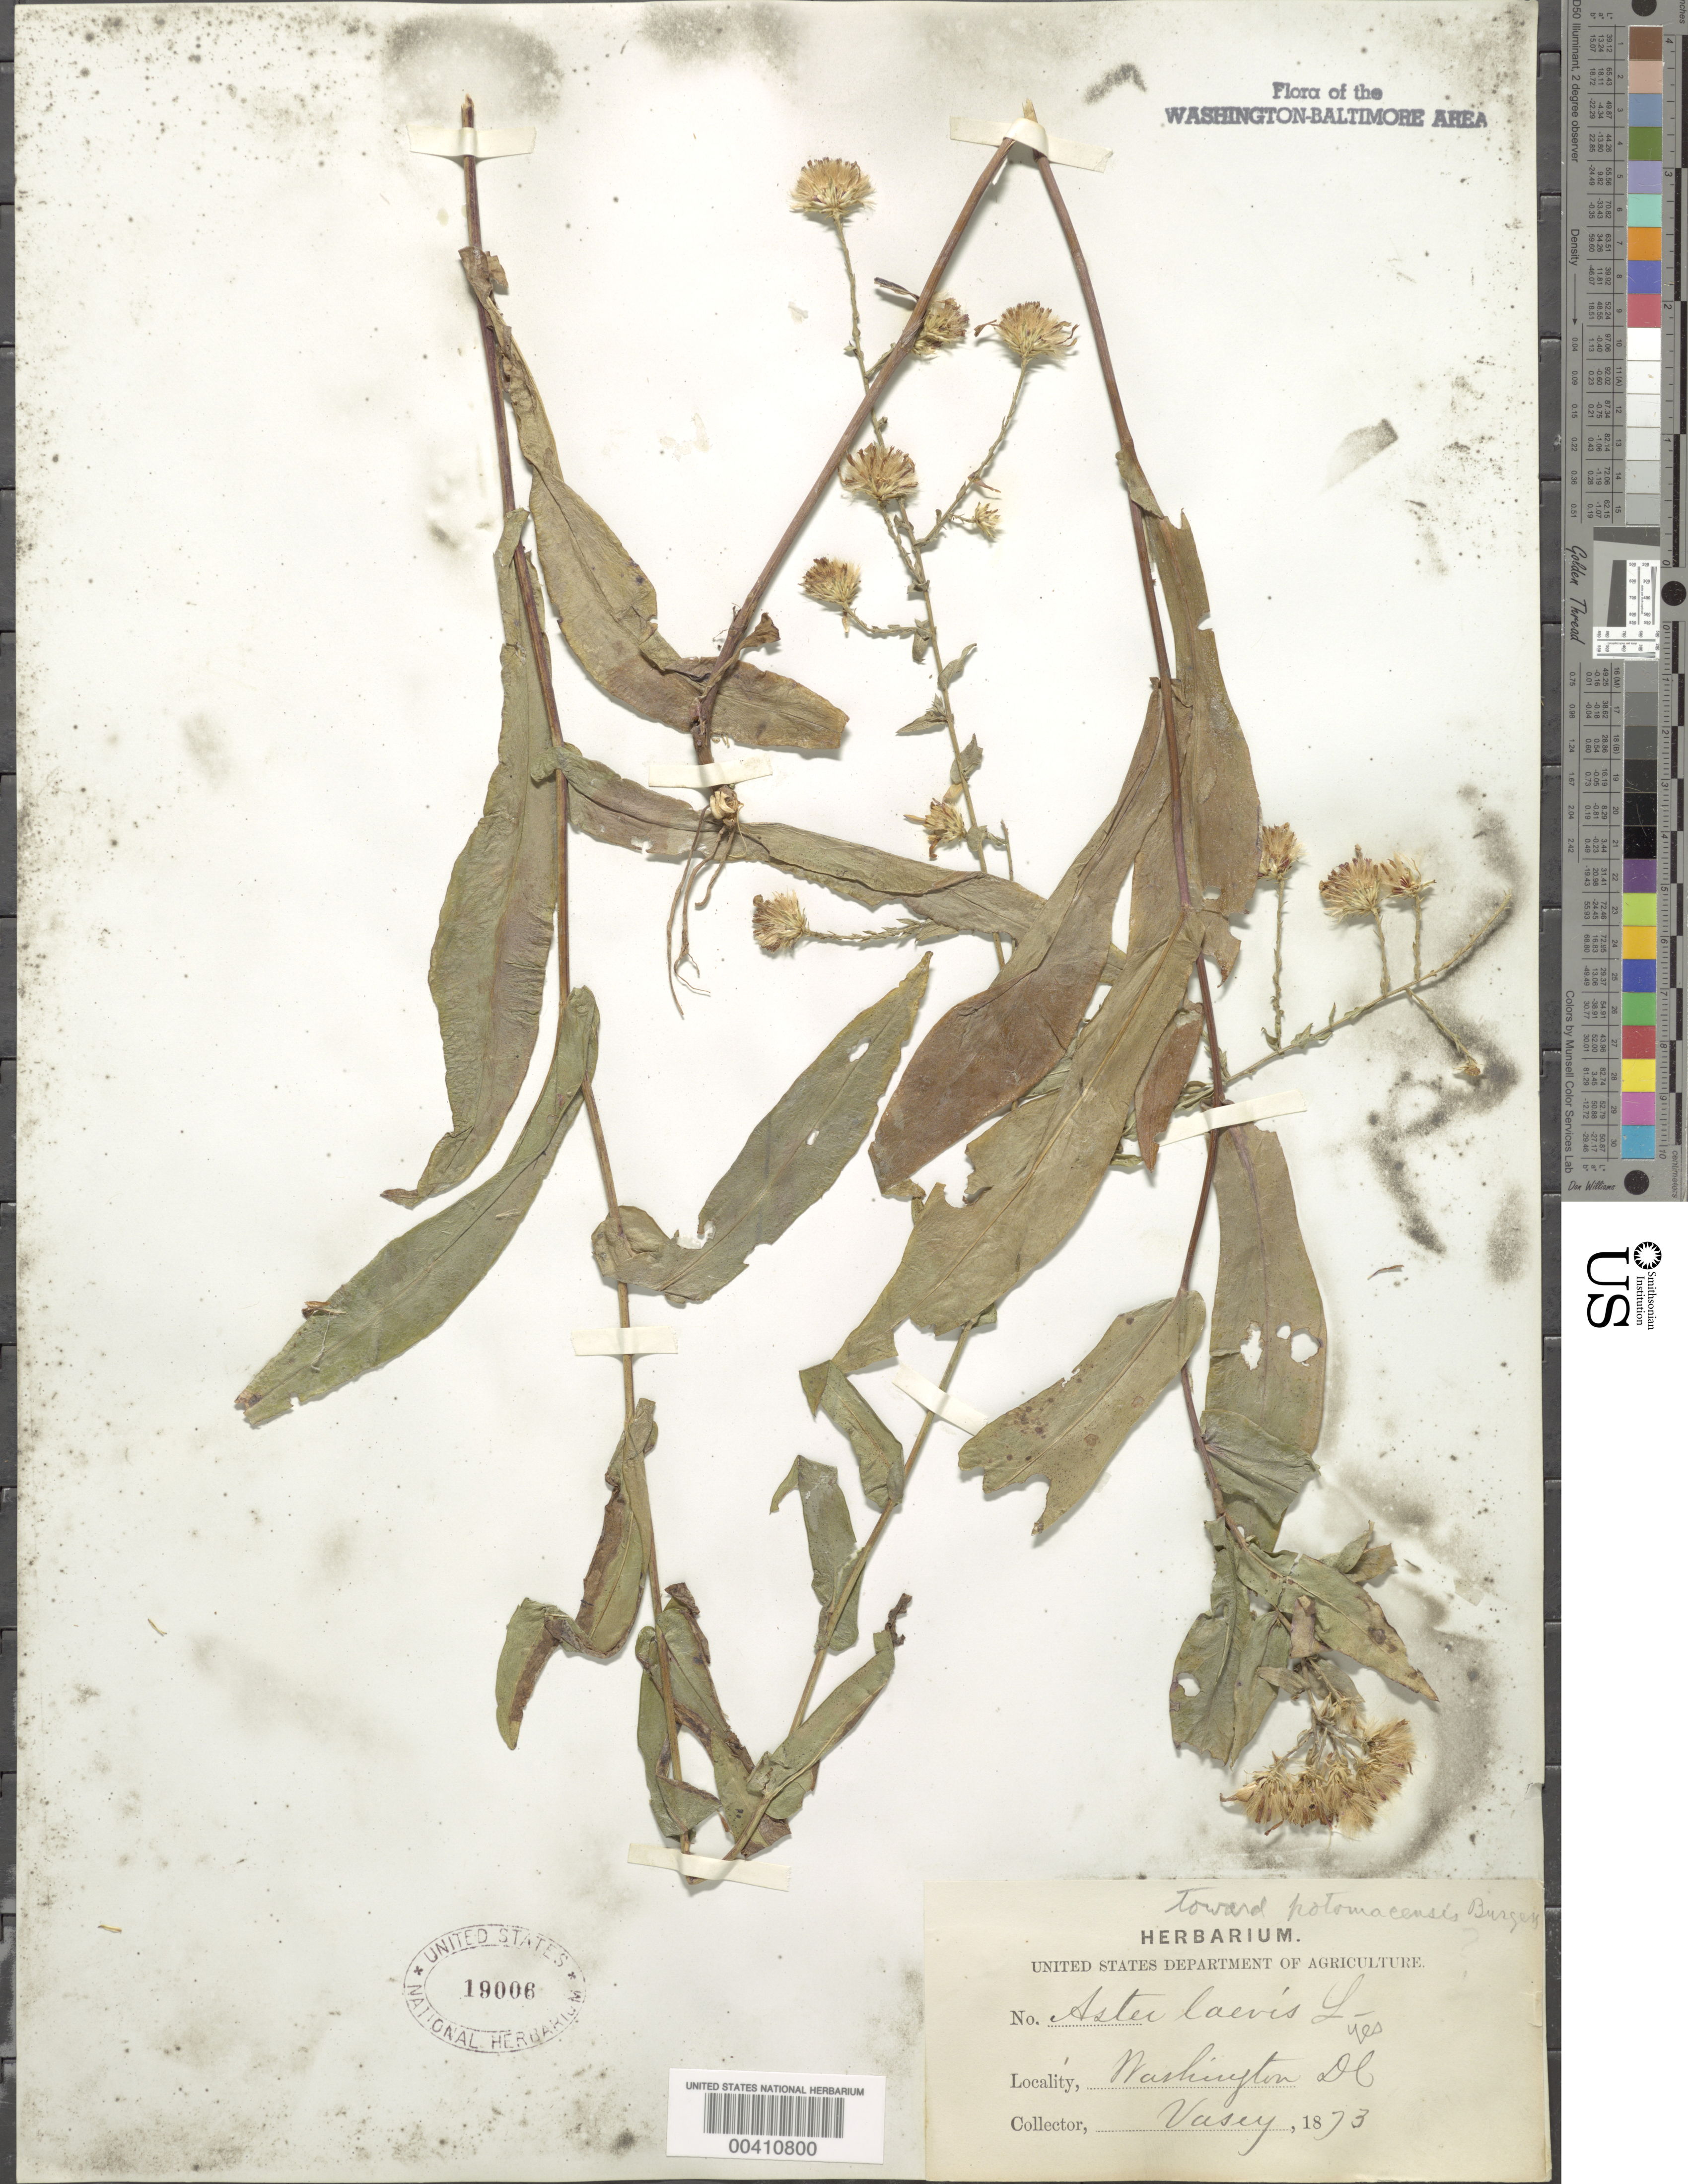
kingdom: Plantae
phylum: Tracheophyta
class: Magnoliopsida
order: Asterales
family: Asteraceae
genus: Symphyotrichum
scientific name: Symphyotrichum laeve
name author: (L.) Á. Löve & D. Löve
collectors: G. Vasey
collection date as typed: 1873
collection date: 1873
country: United States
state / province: District of Columbia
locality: Washington DC Area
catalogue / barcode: US 19006